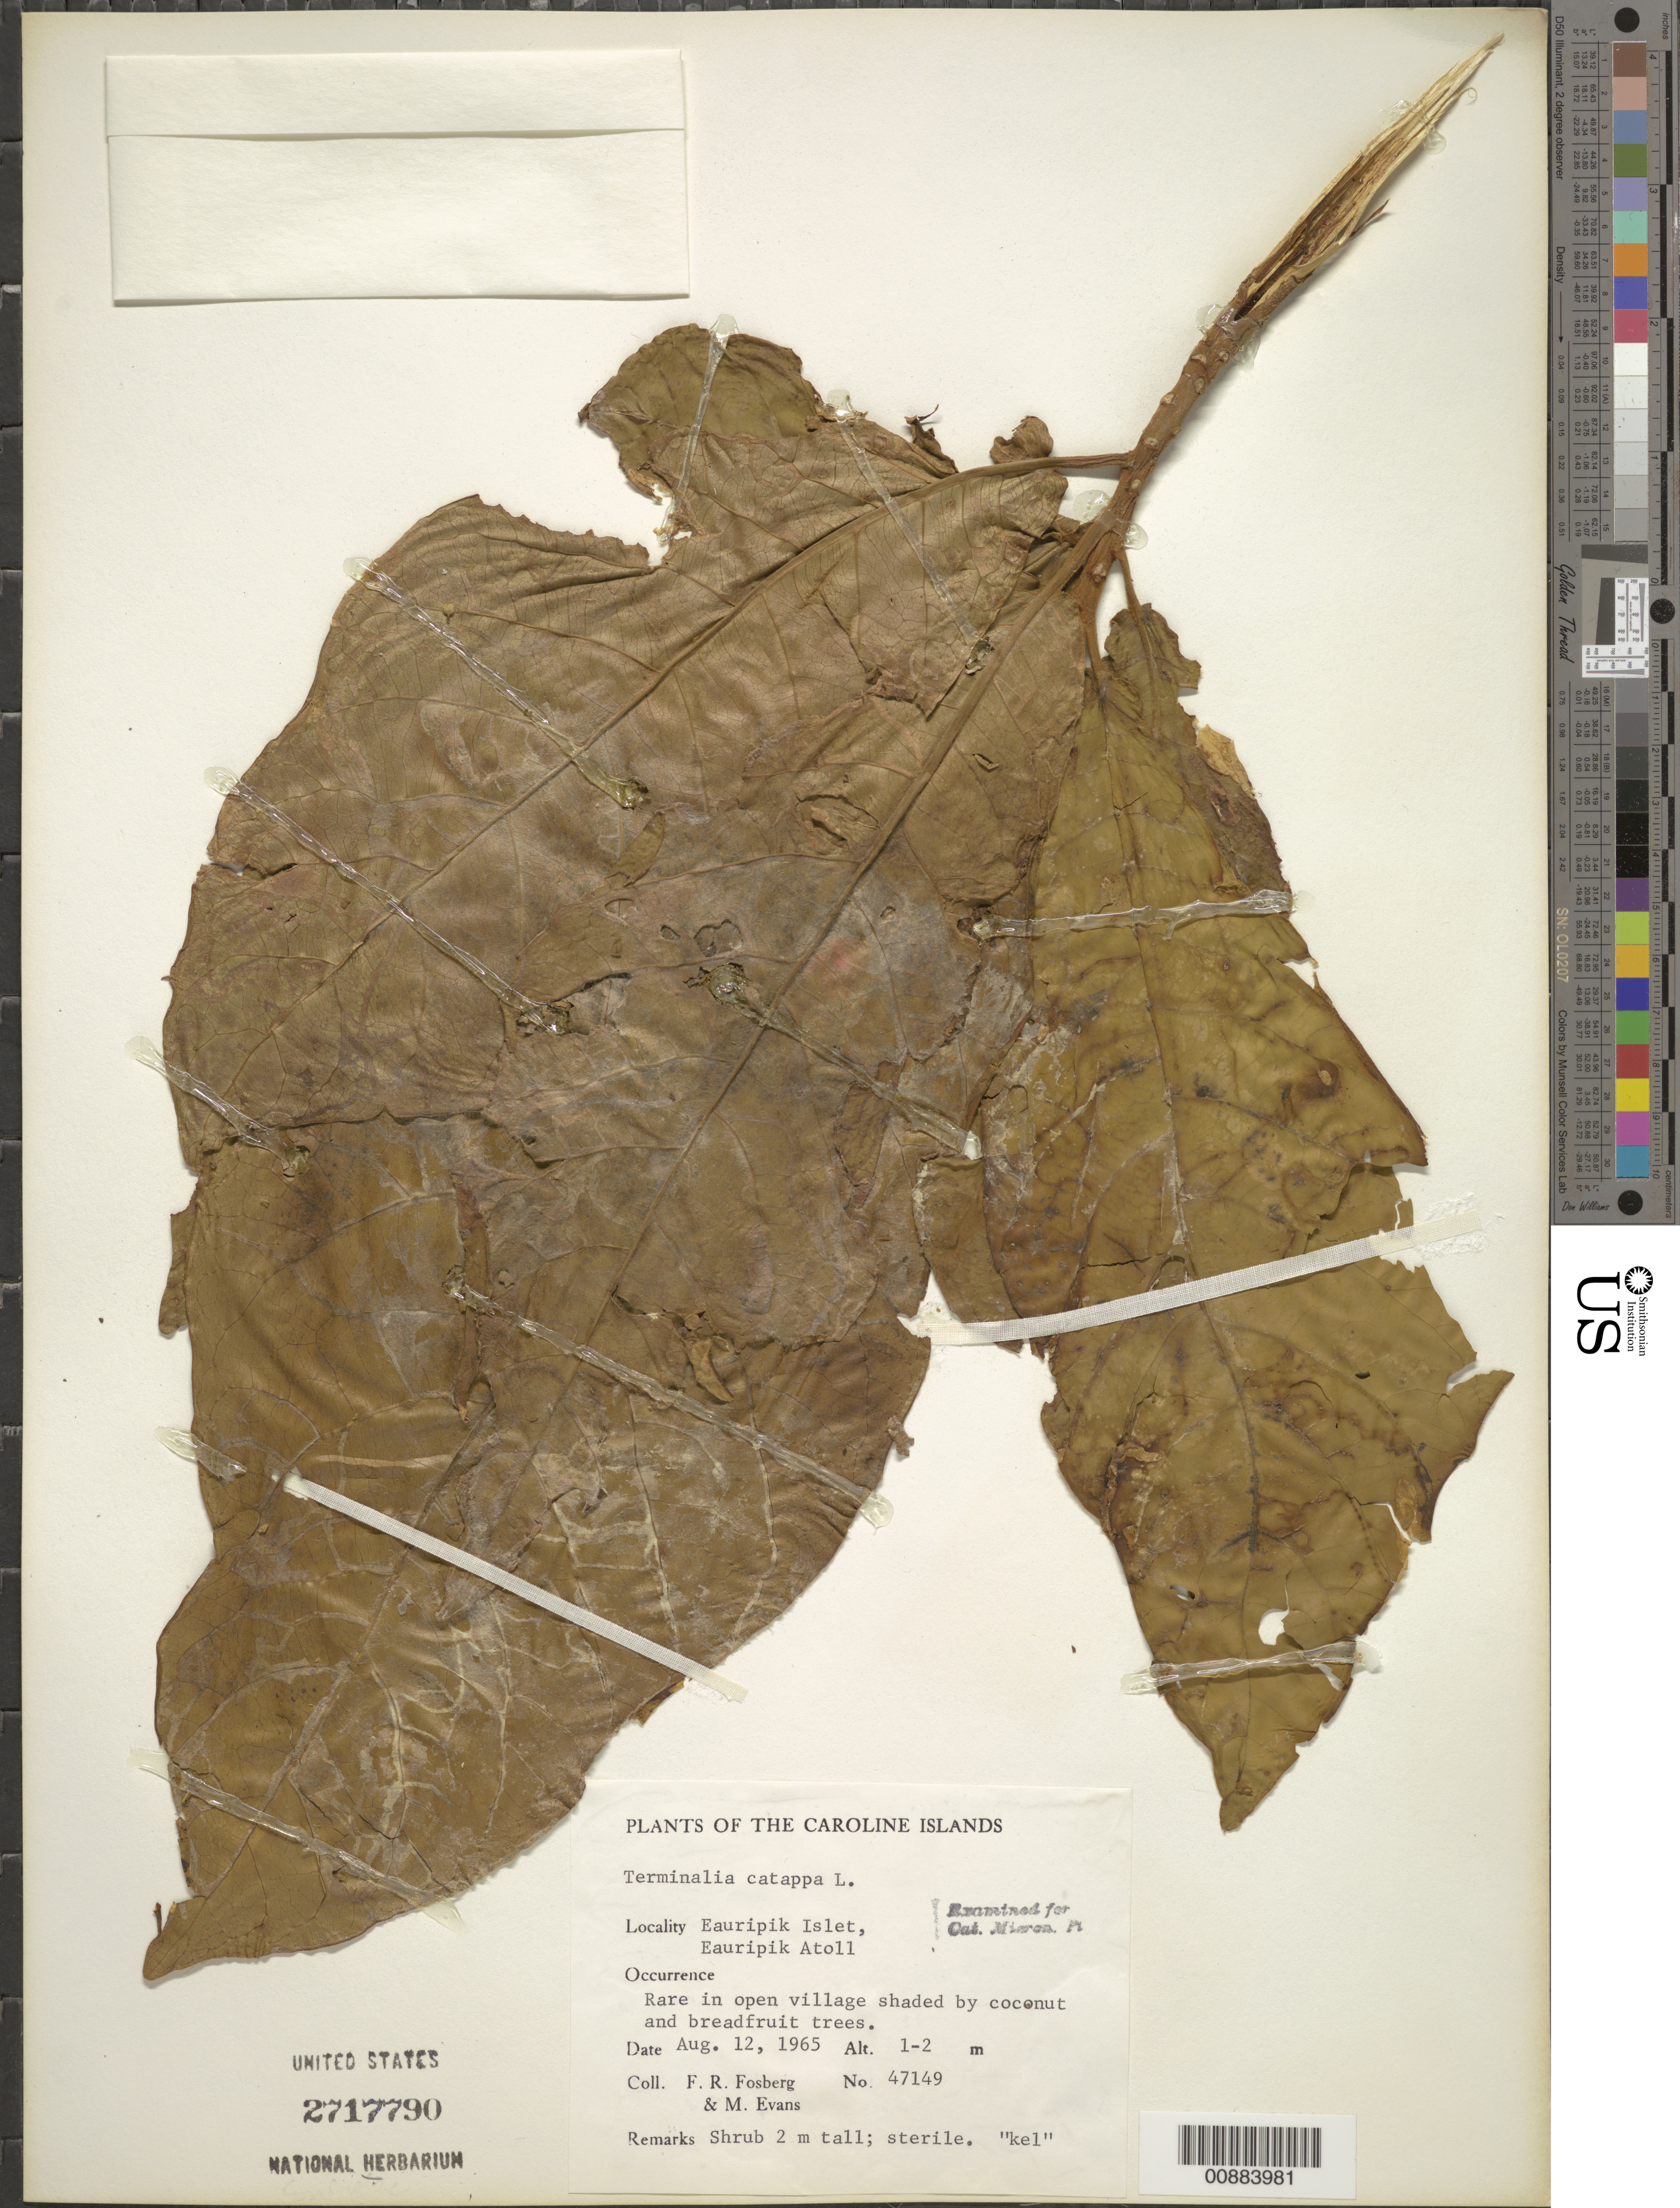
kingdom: Plantae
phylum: Tracheophyta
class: Magnoliopsida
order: Myrtales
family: Combretaceae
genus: Terminalia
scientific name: Terminalia catappa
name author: L.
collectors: F. R. Fosberg & M. Evans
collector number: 47149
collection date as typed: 12 Aug 1965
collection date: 1965-08-12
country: Micronesia, Federated States of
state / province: Yap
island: Eauripik Atoll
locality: Eauripik Islet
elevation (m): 1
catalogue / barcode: US 2717790